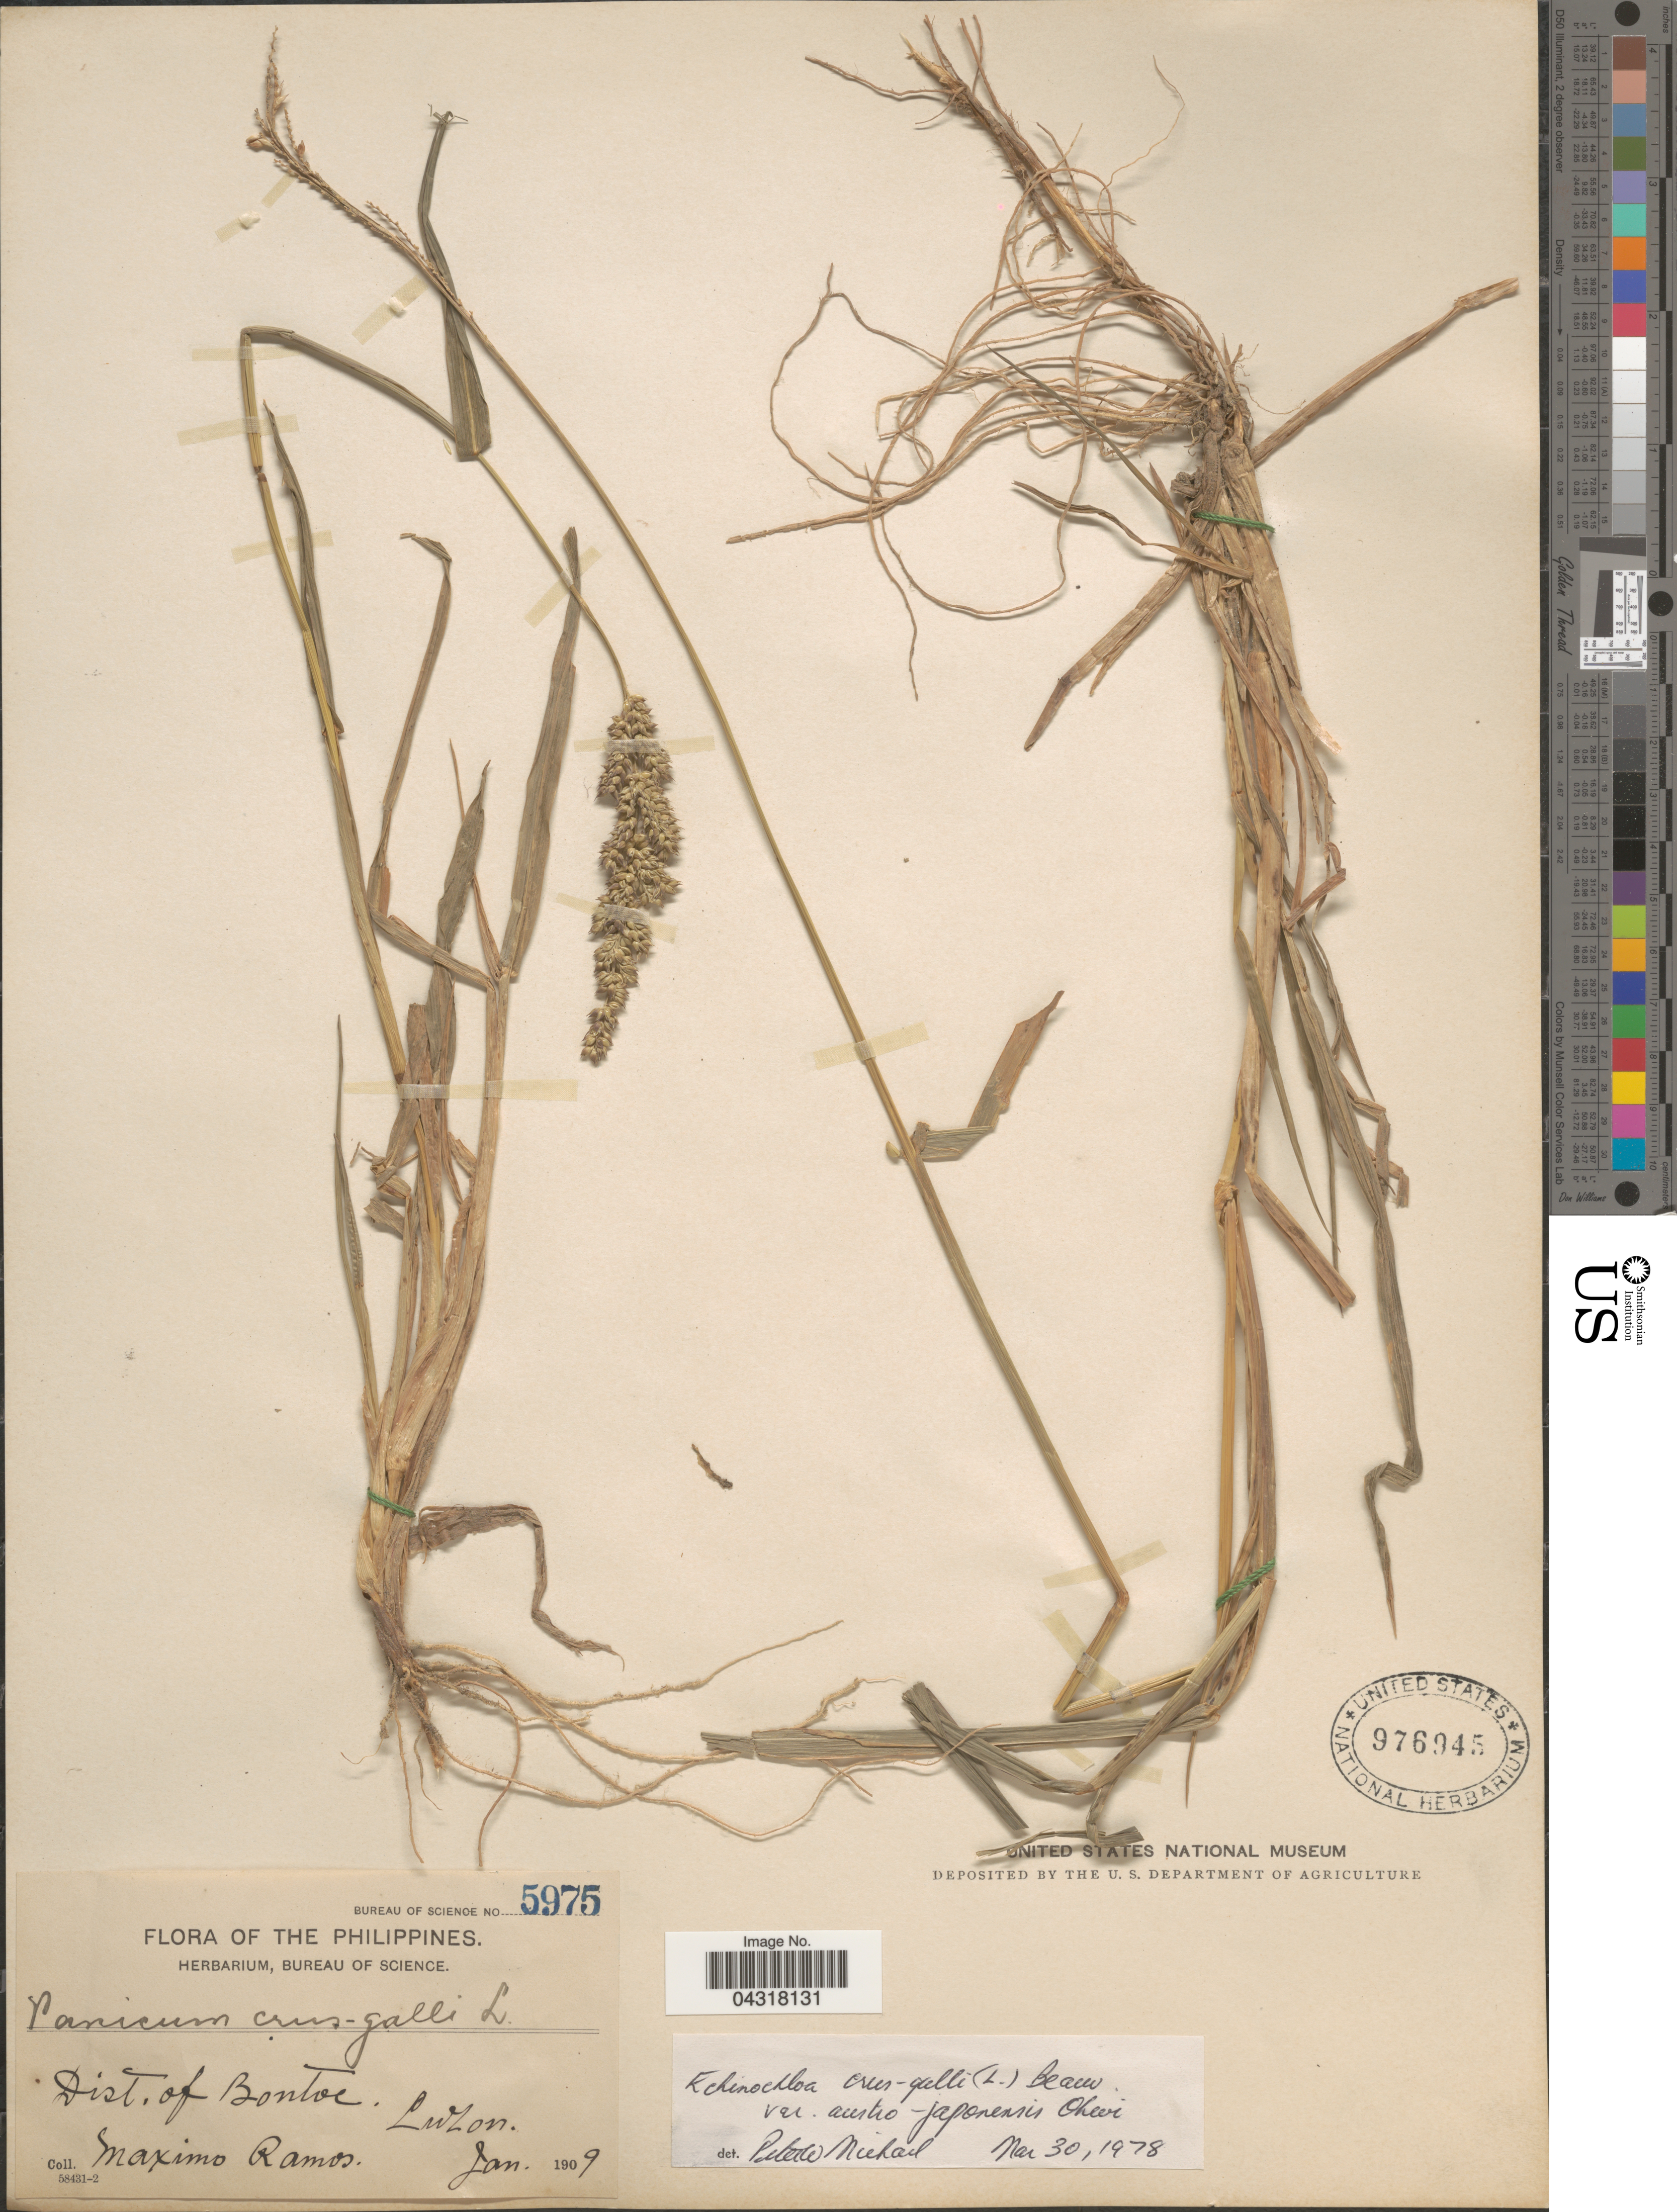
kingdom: Plantae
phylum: Tracheophyta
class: Liliopsida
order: Poales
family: Poaceae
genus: Echinochloa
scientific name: Echinochloa crus-galli var. austrojaponensis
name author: Ohwi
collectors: M. Ramos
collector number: Bureau of Science 5975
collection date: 1909-01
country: Philippines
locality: Dist. of Bontoc, Luzon.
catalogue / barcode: US 976945